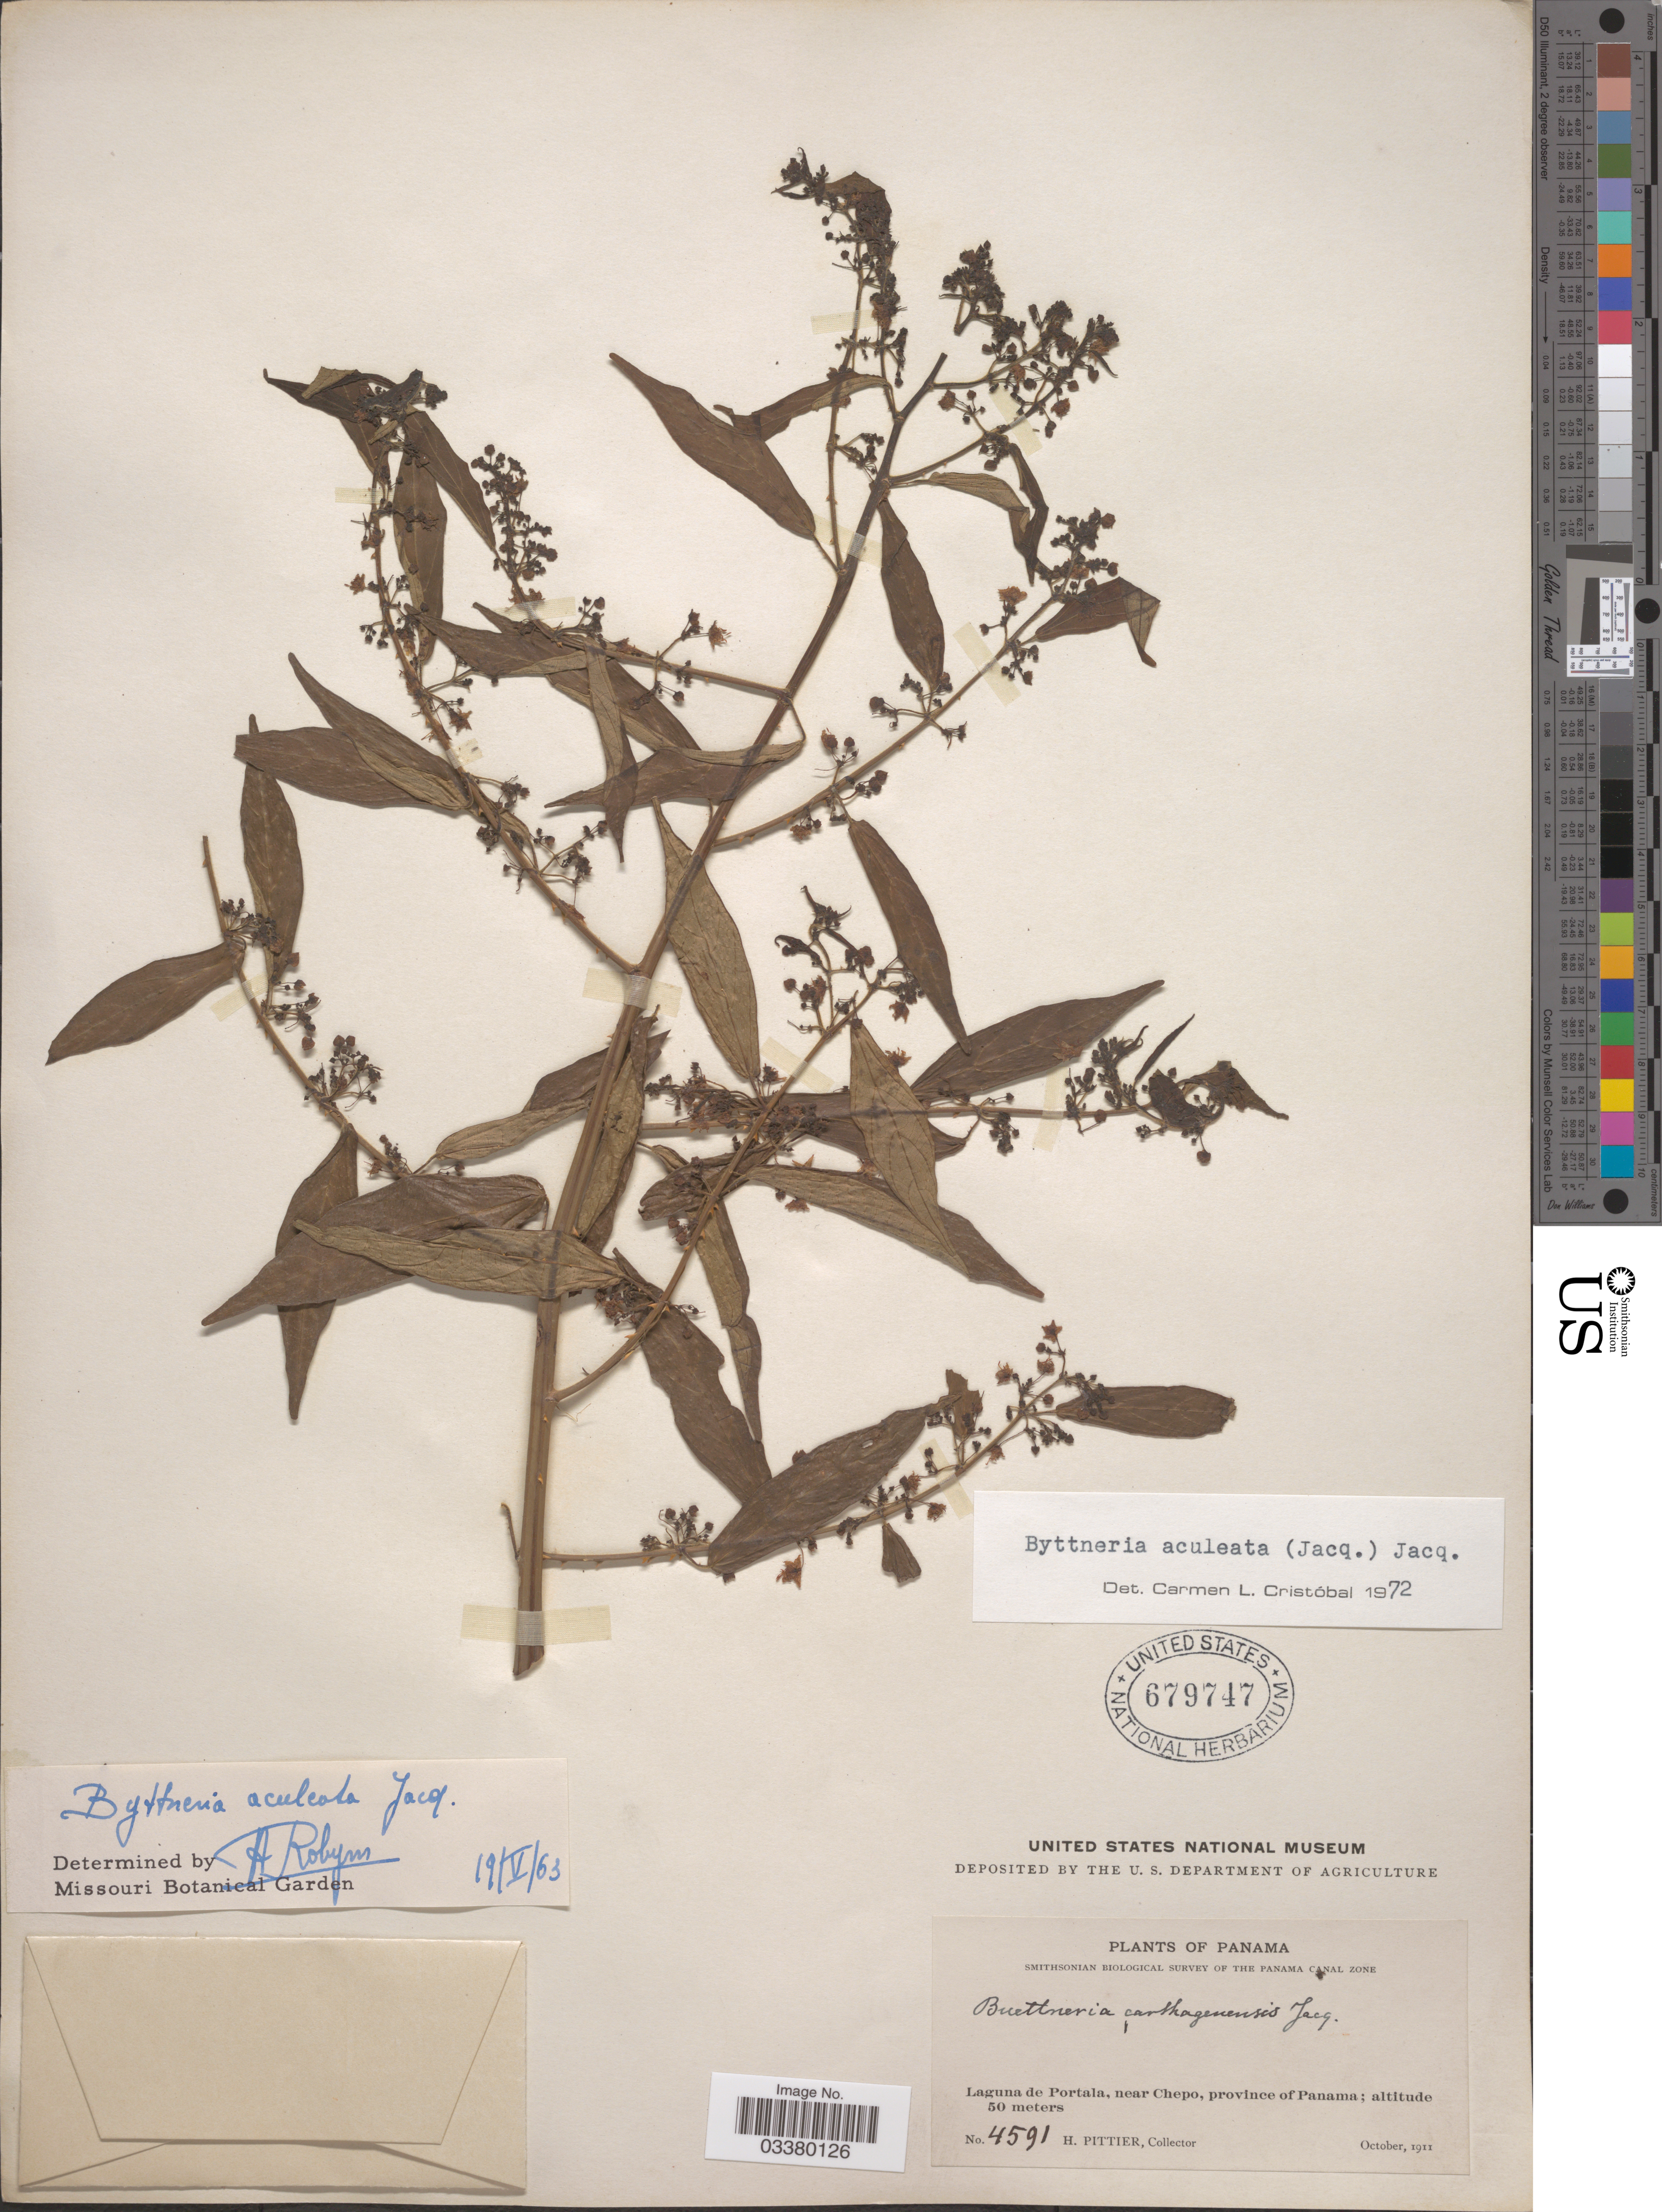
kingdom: Plantae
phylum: Tracheophyta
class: Magnoliopsida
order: Malvales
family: Malvaceae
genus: Byttneria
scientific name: Byttneria aculeata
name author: (Jacq.) Jacq.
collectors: H. F. Pittier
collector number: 4591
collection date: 1911-10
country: Panama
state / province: Panamá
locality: Laguna de Portala, near Chepo.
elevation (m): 50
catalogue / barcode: US 679747